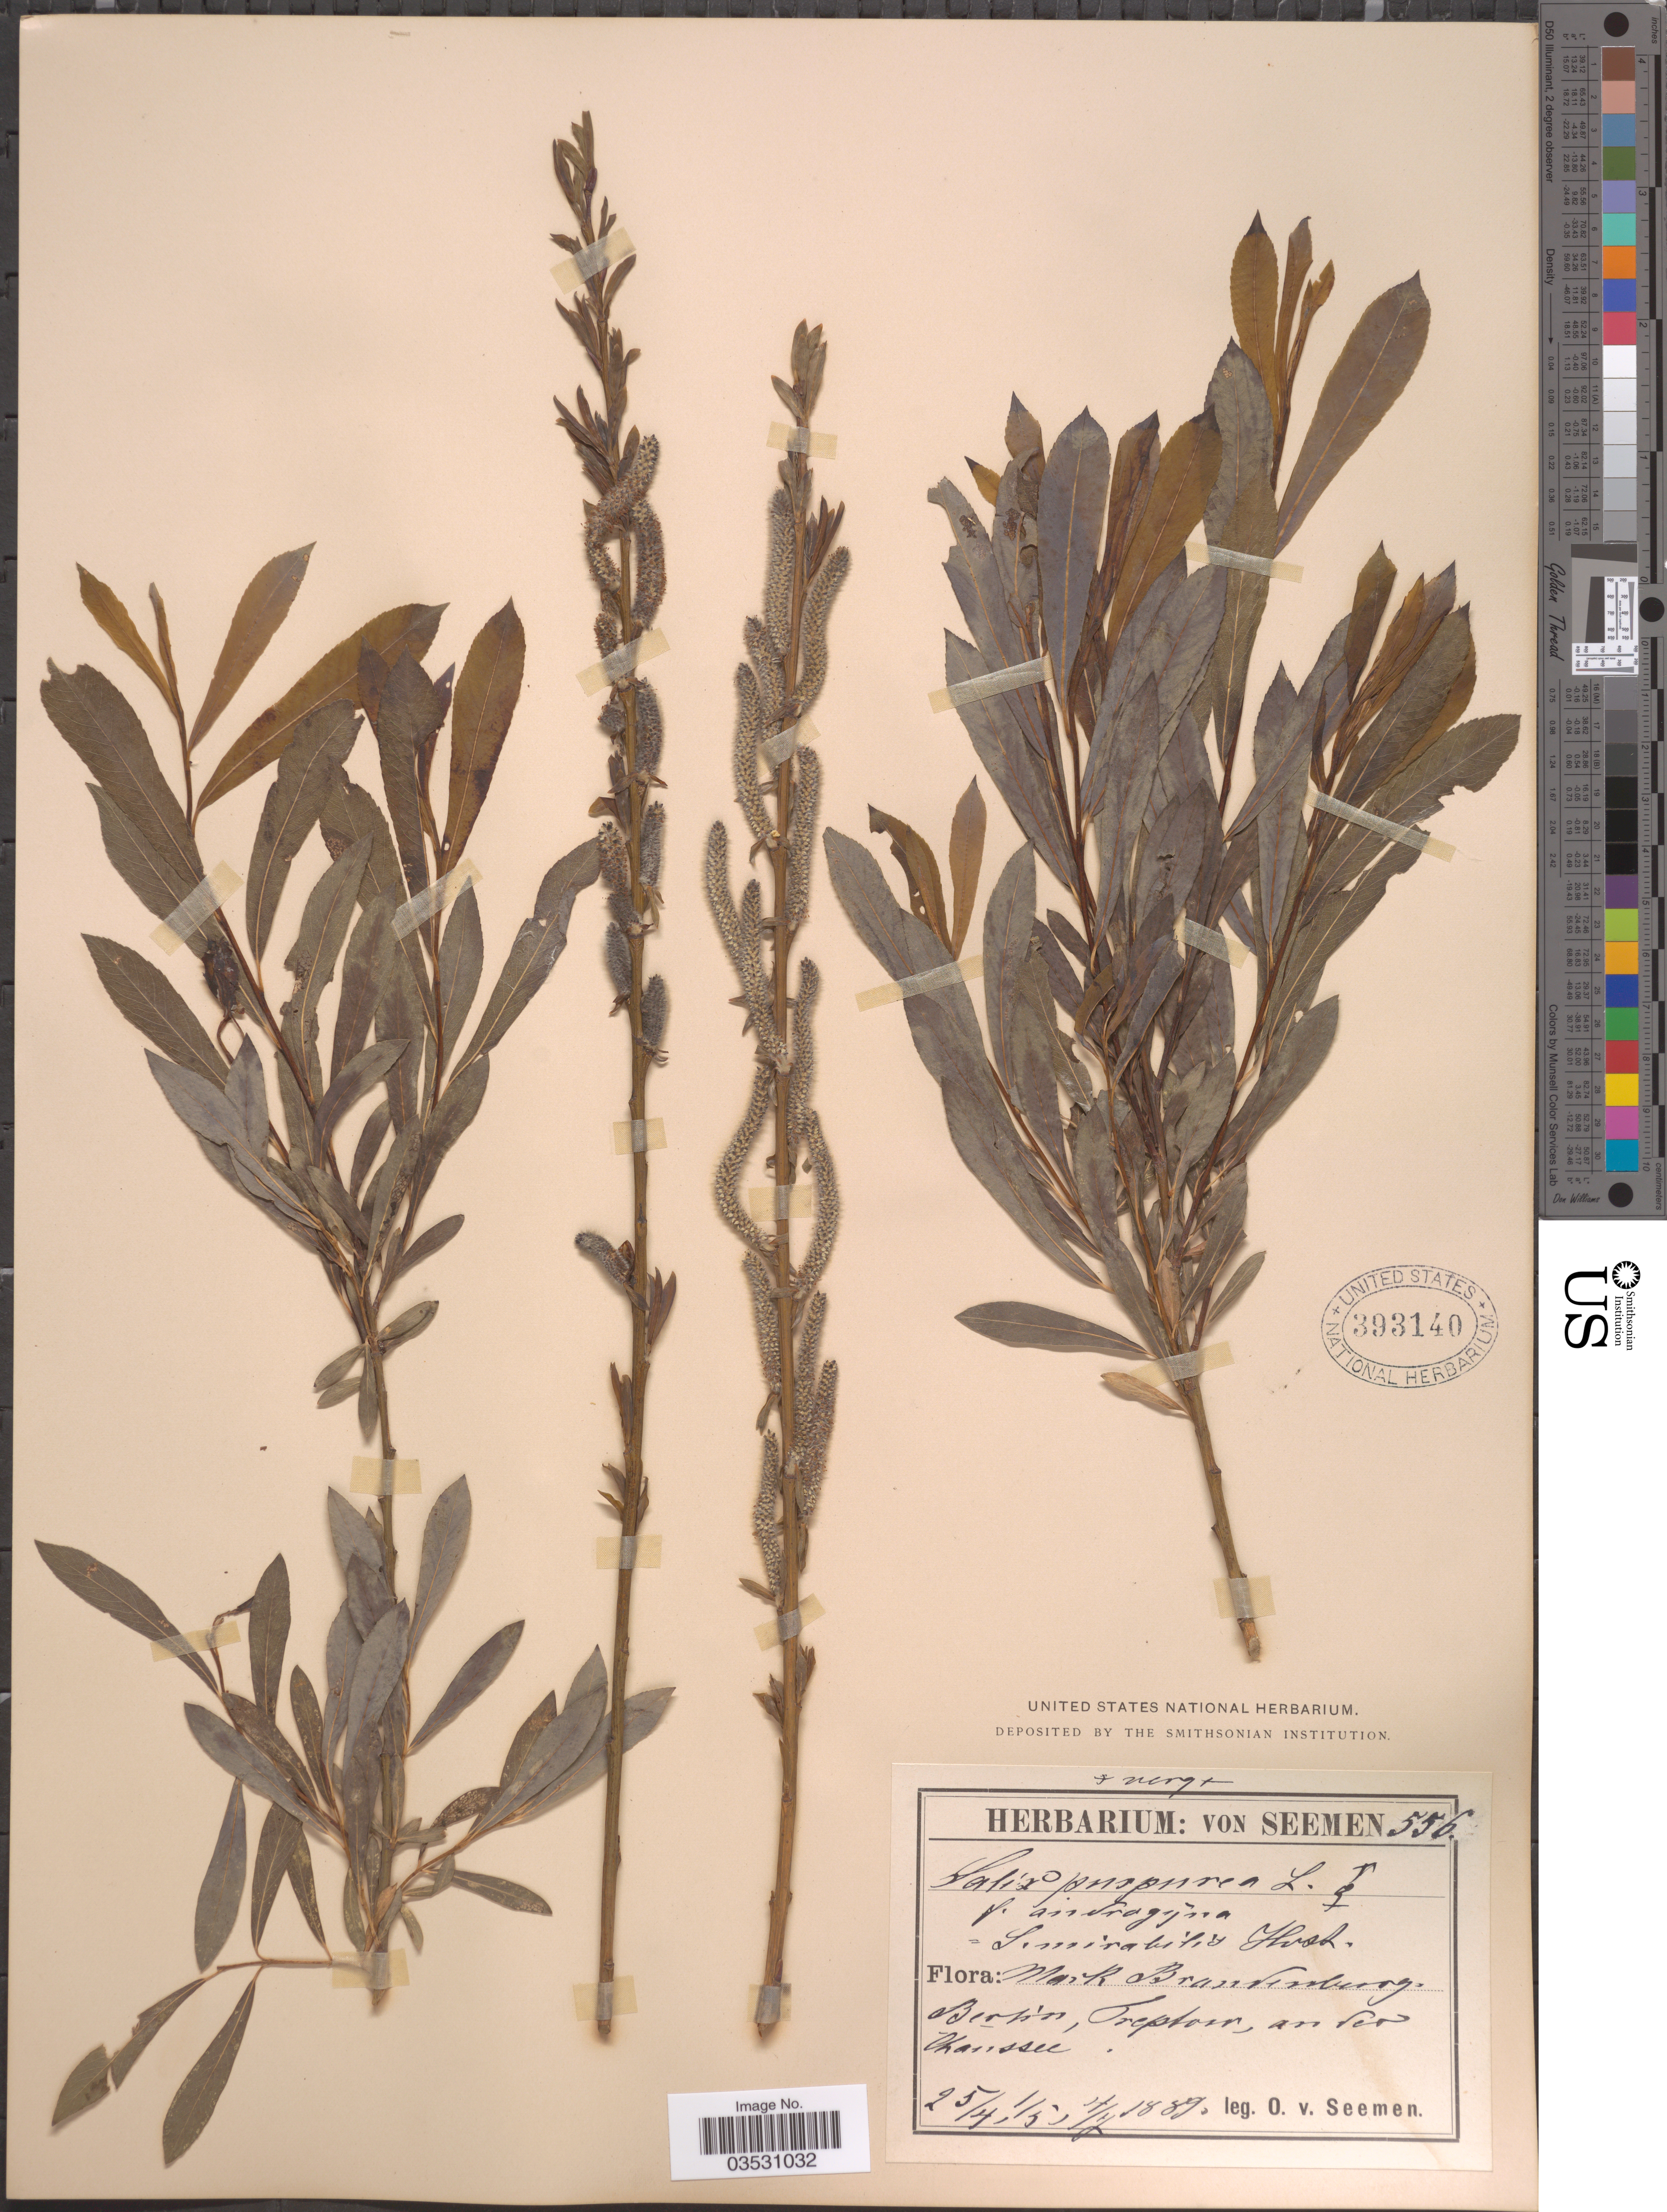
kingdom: Plantae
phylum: Tracheophyta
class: Magnoliopsida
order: Malpighiales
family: Salicaceae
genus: Salix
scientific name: Salix purpurea var. androgyna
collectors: K. O. von Seemen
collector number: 556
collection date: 1889-04-25/1889-07-11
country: Germany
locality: Mark Brandenburg, Berlin, Treptow, an der Chaussee.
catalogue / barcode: US 393140